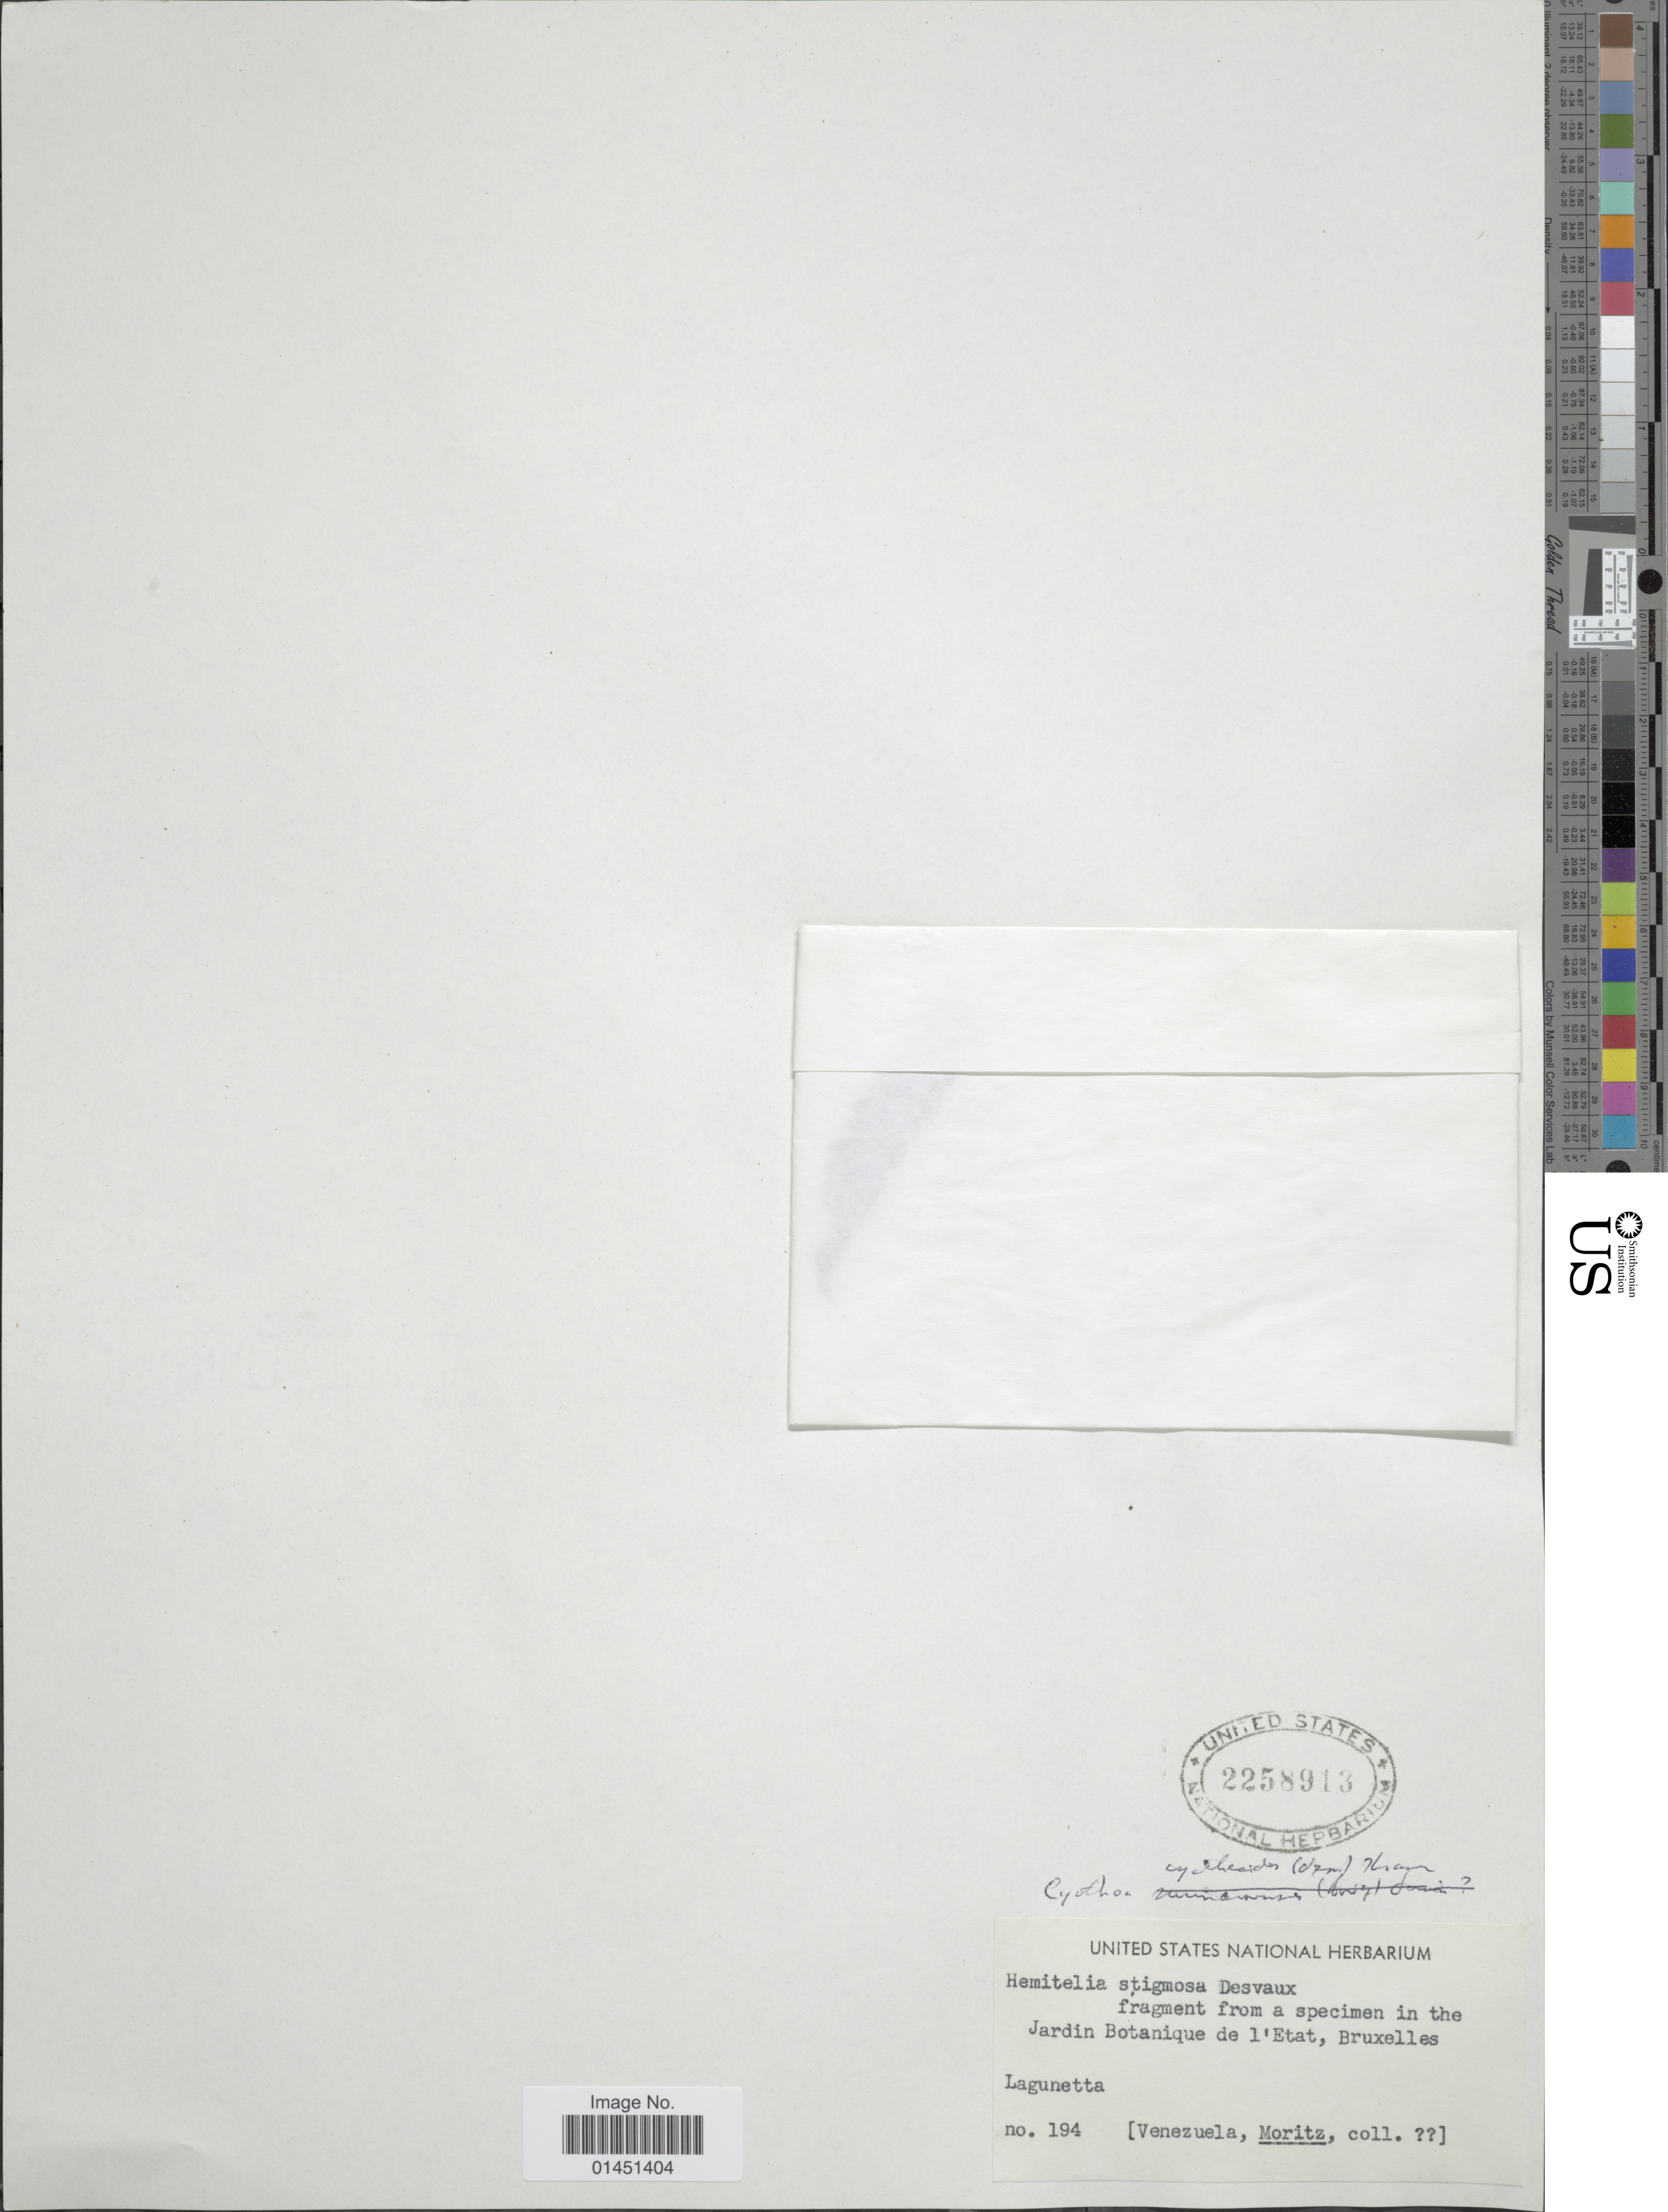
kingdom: Plantae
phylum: Tracheophyta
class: Polypodiopsida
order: Cyatheales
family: Cyatheaceae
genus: Cyathea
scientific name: Cyathea cyatheoides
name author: (Desv.) K.U. Kramer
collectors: Moritz, --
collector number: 194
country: Venezuela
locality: Jardin Botanique de l'Etat, Bruxelles, Lagunetta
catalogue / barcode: US 2258913